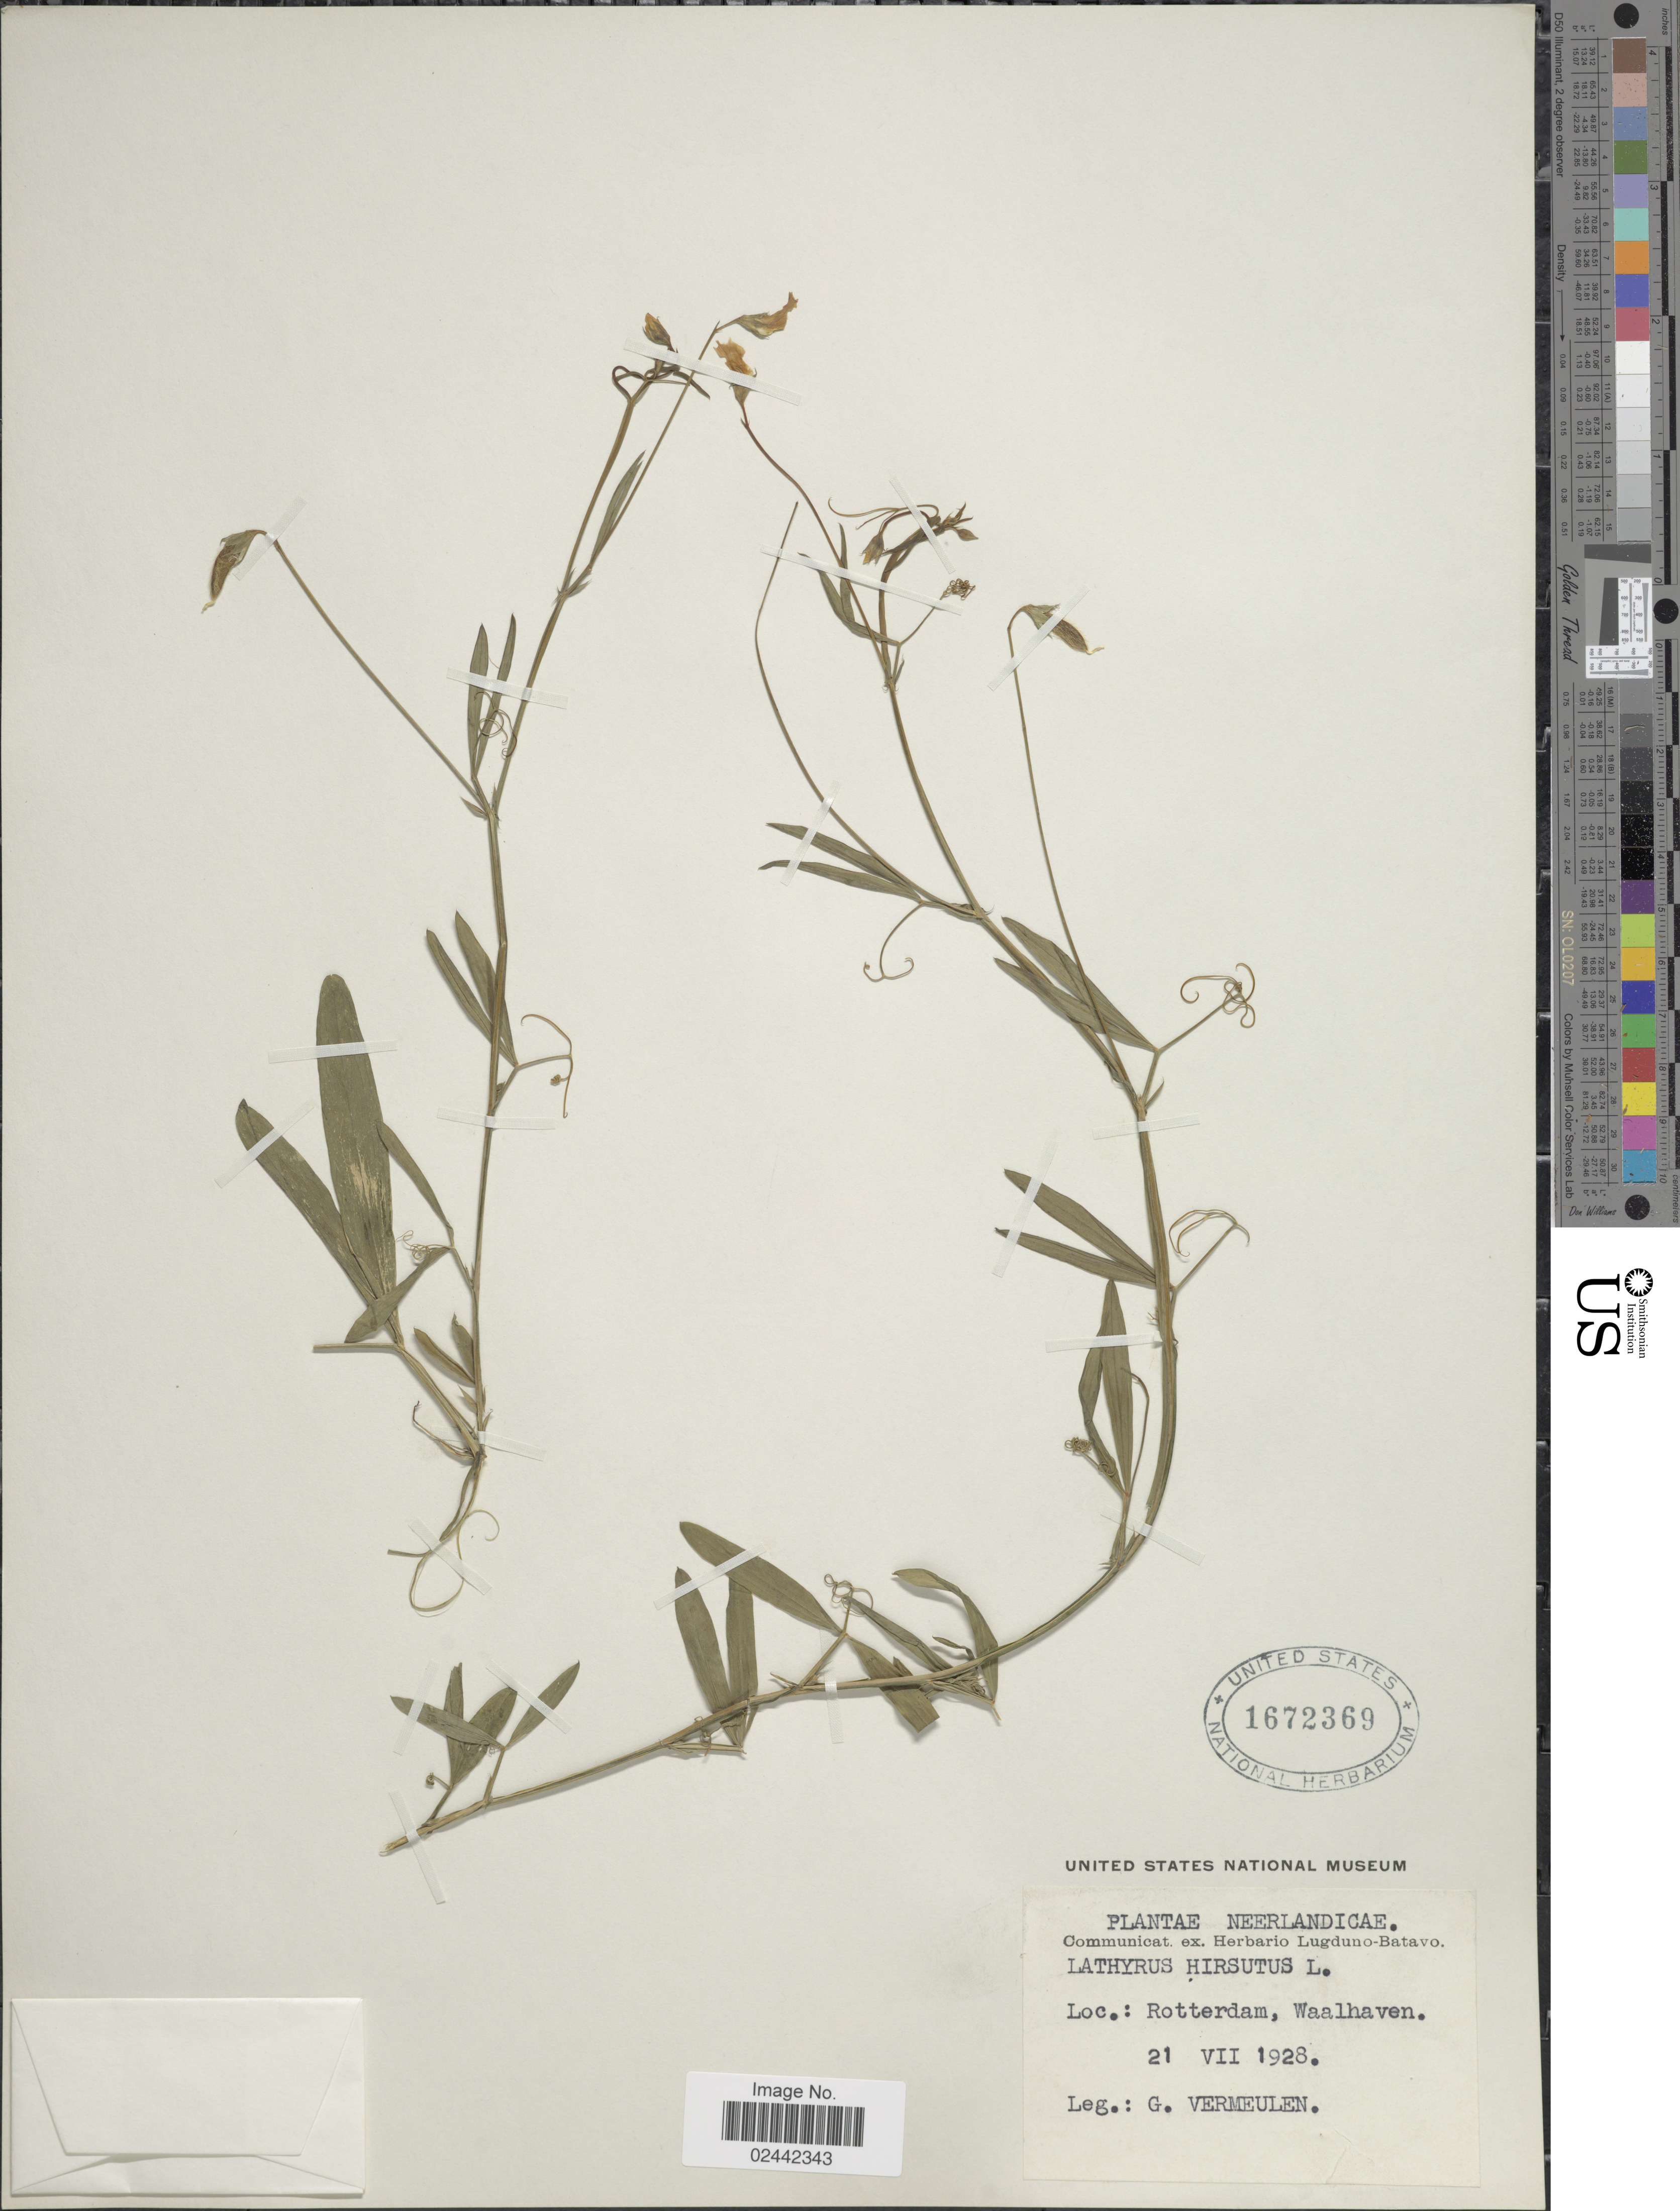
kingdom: Plantae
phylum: Tracheophyta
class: Magnoliopsida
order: Fabales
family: Fabaceae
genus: Lathyrus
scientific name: Lathyrus hirsutus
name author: L.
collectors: G. Vermeulen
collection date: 1928-07-21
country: Netherlands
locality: Rotterdam, Waalhaven. Neerlandicae.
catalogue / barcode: US 1672369